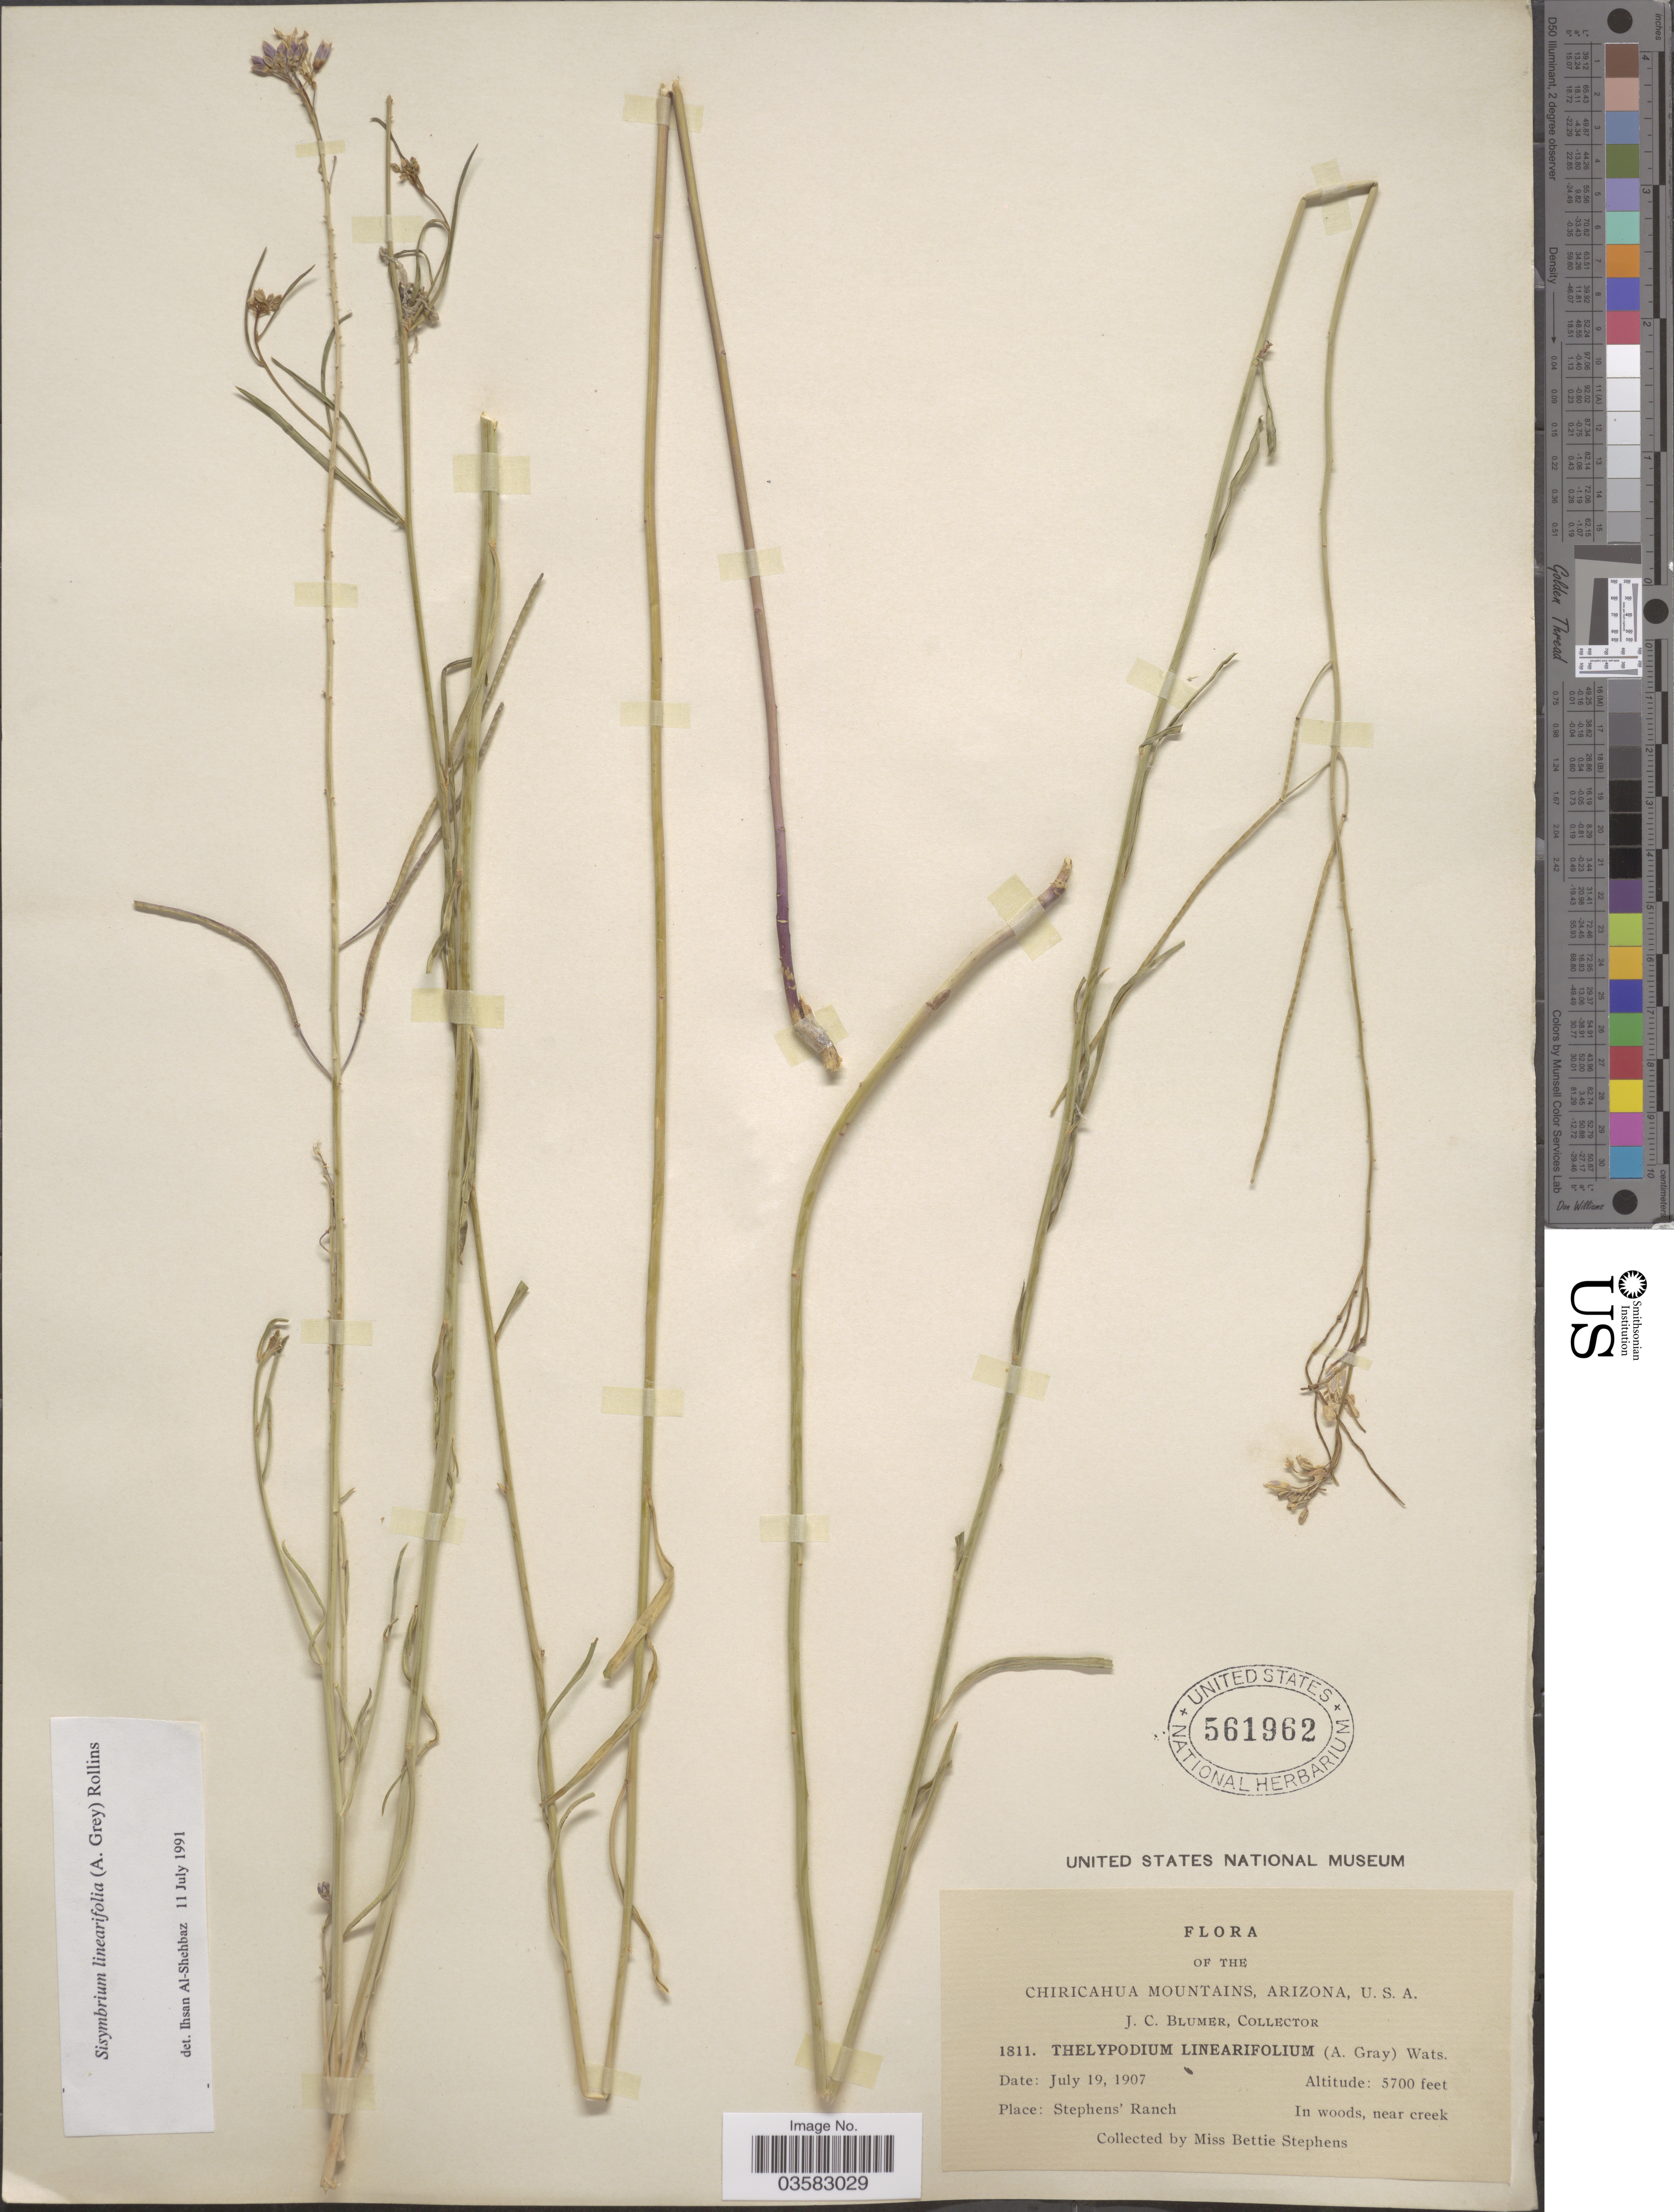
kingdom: Plantae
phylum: Tracheophyta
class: Magnoliopsida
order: Brassicales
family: Brassicaceae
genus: Sisymbrium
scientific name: Sisymbrium linearifolium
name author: (A. Gray) Payson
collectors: B. Stephens & J. C. Blumer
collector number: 1811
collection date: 1907-07-19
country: United States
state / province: Arizona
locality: Chiricahua Mountains. Stephens' Ranch.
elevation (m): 1737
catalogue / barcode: US 561962